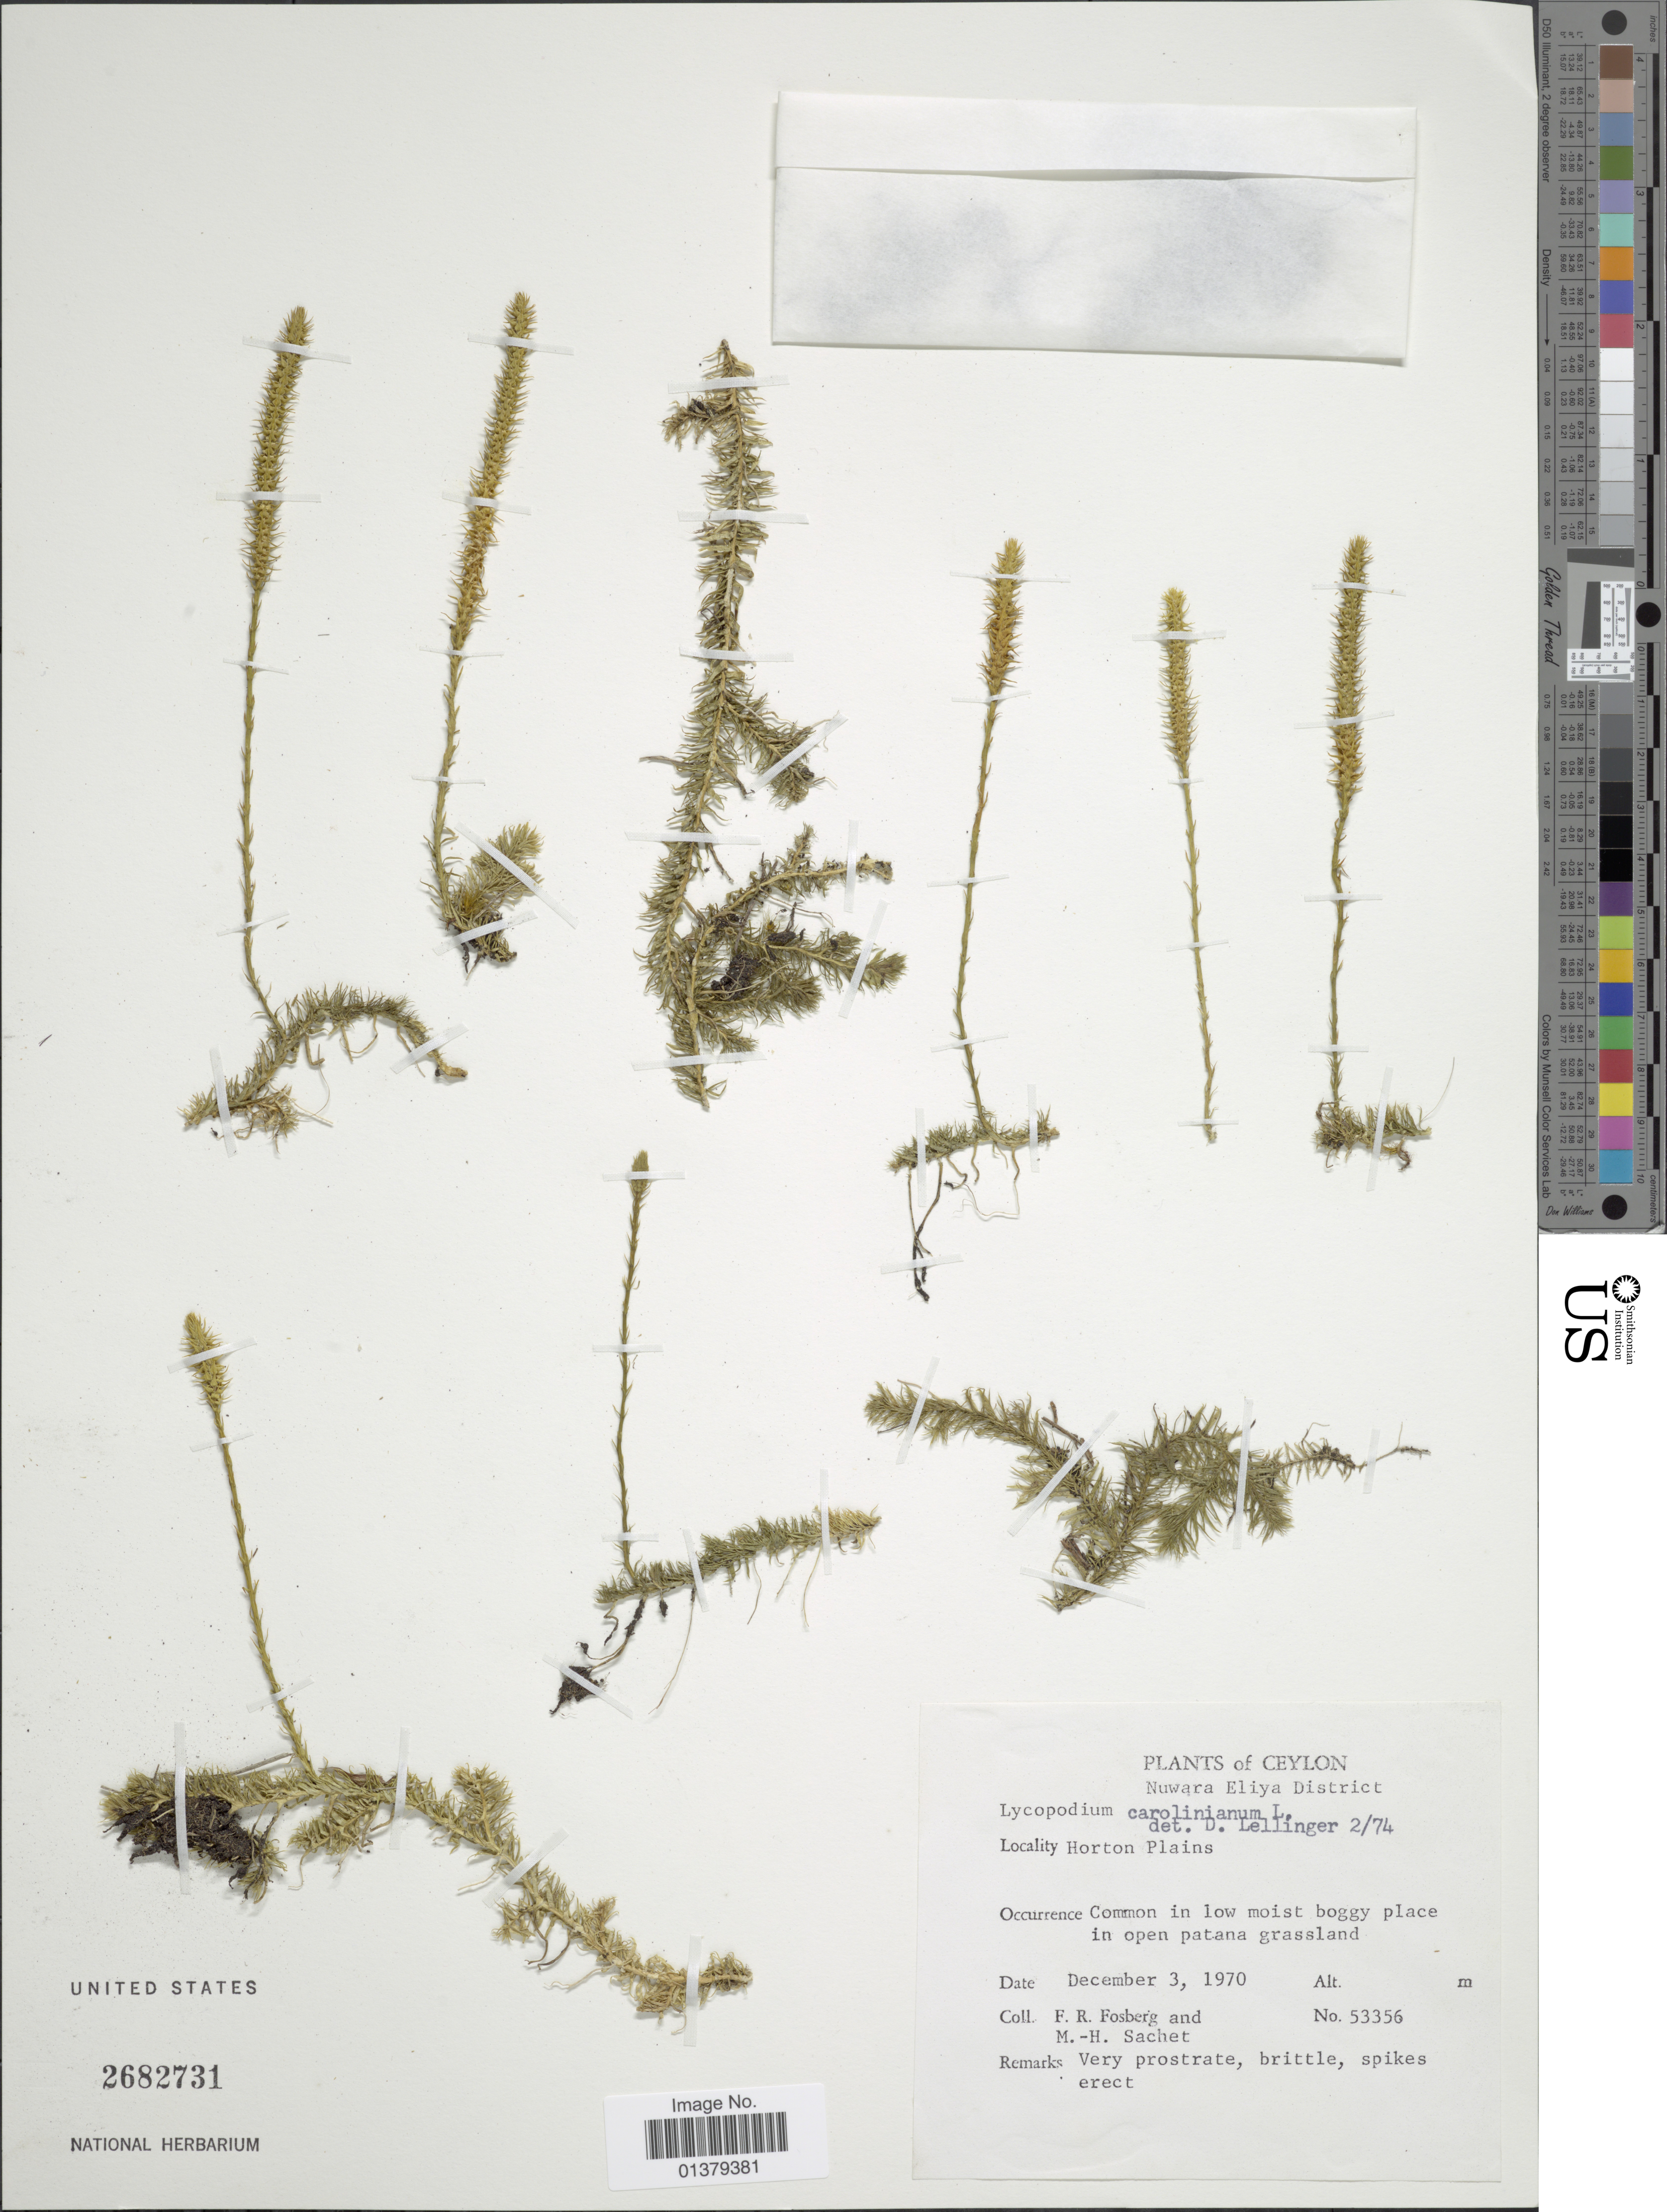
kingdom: Plantae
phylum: Tracheophyta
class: Lycopodiopsida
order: Lycopodiales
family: Lycopodiaceae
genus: Pseudolycopodiella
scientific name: Pseudolycopodiella caroliniana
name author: (L.) Holub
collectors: F. R. Fosberg & M.-H. Sachet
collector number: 53356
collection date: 1970-12-03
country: Sri Lanka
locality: Ceylon, Nuwara Eilya Distrct, Horton Plains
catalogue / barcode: US 2682731